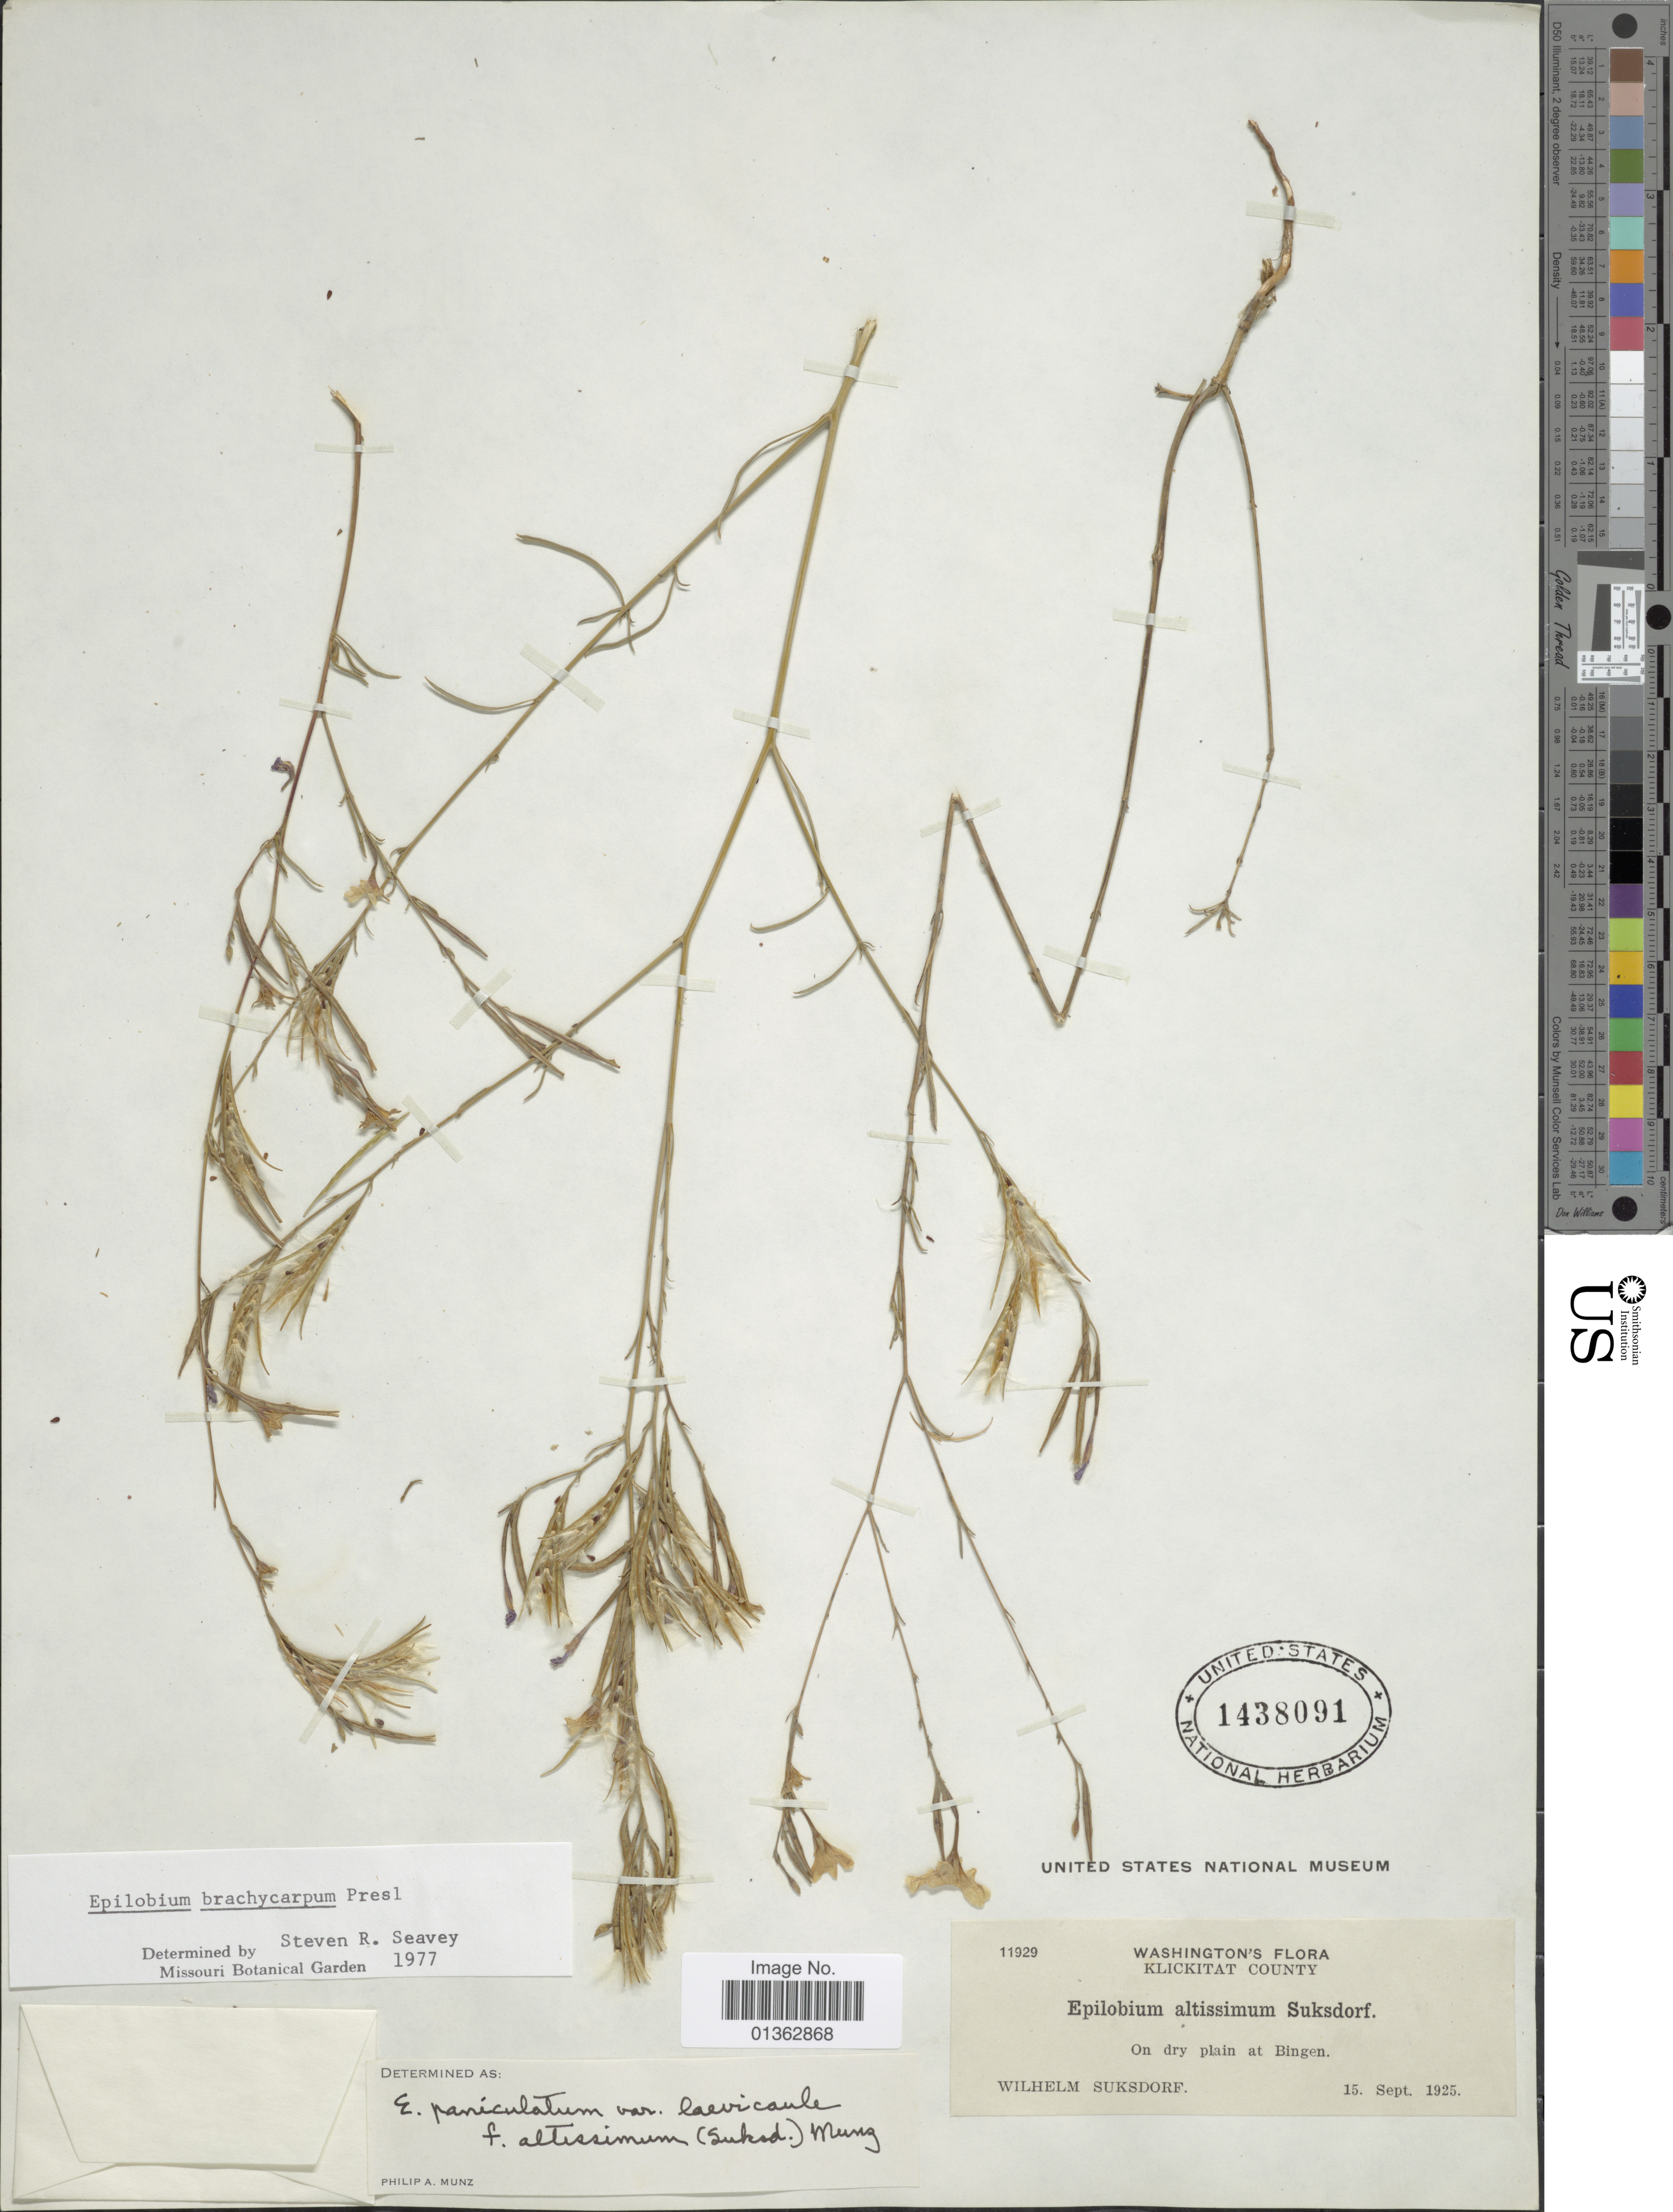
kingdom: Plantae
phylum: Tracheophyta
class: Magnoliopsida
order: Myrtales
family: Onagraceae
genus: Epilobium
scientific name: Epilobium brachycarpum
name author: C. Presl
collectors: W. N. Suksdorf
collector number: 11929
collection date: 1925-09-15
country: United States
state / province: Washington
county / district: Klickitat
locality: Klickitat County. On dry plain at Bingen.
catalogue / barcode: US 1438091